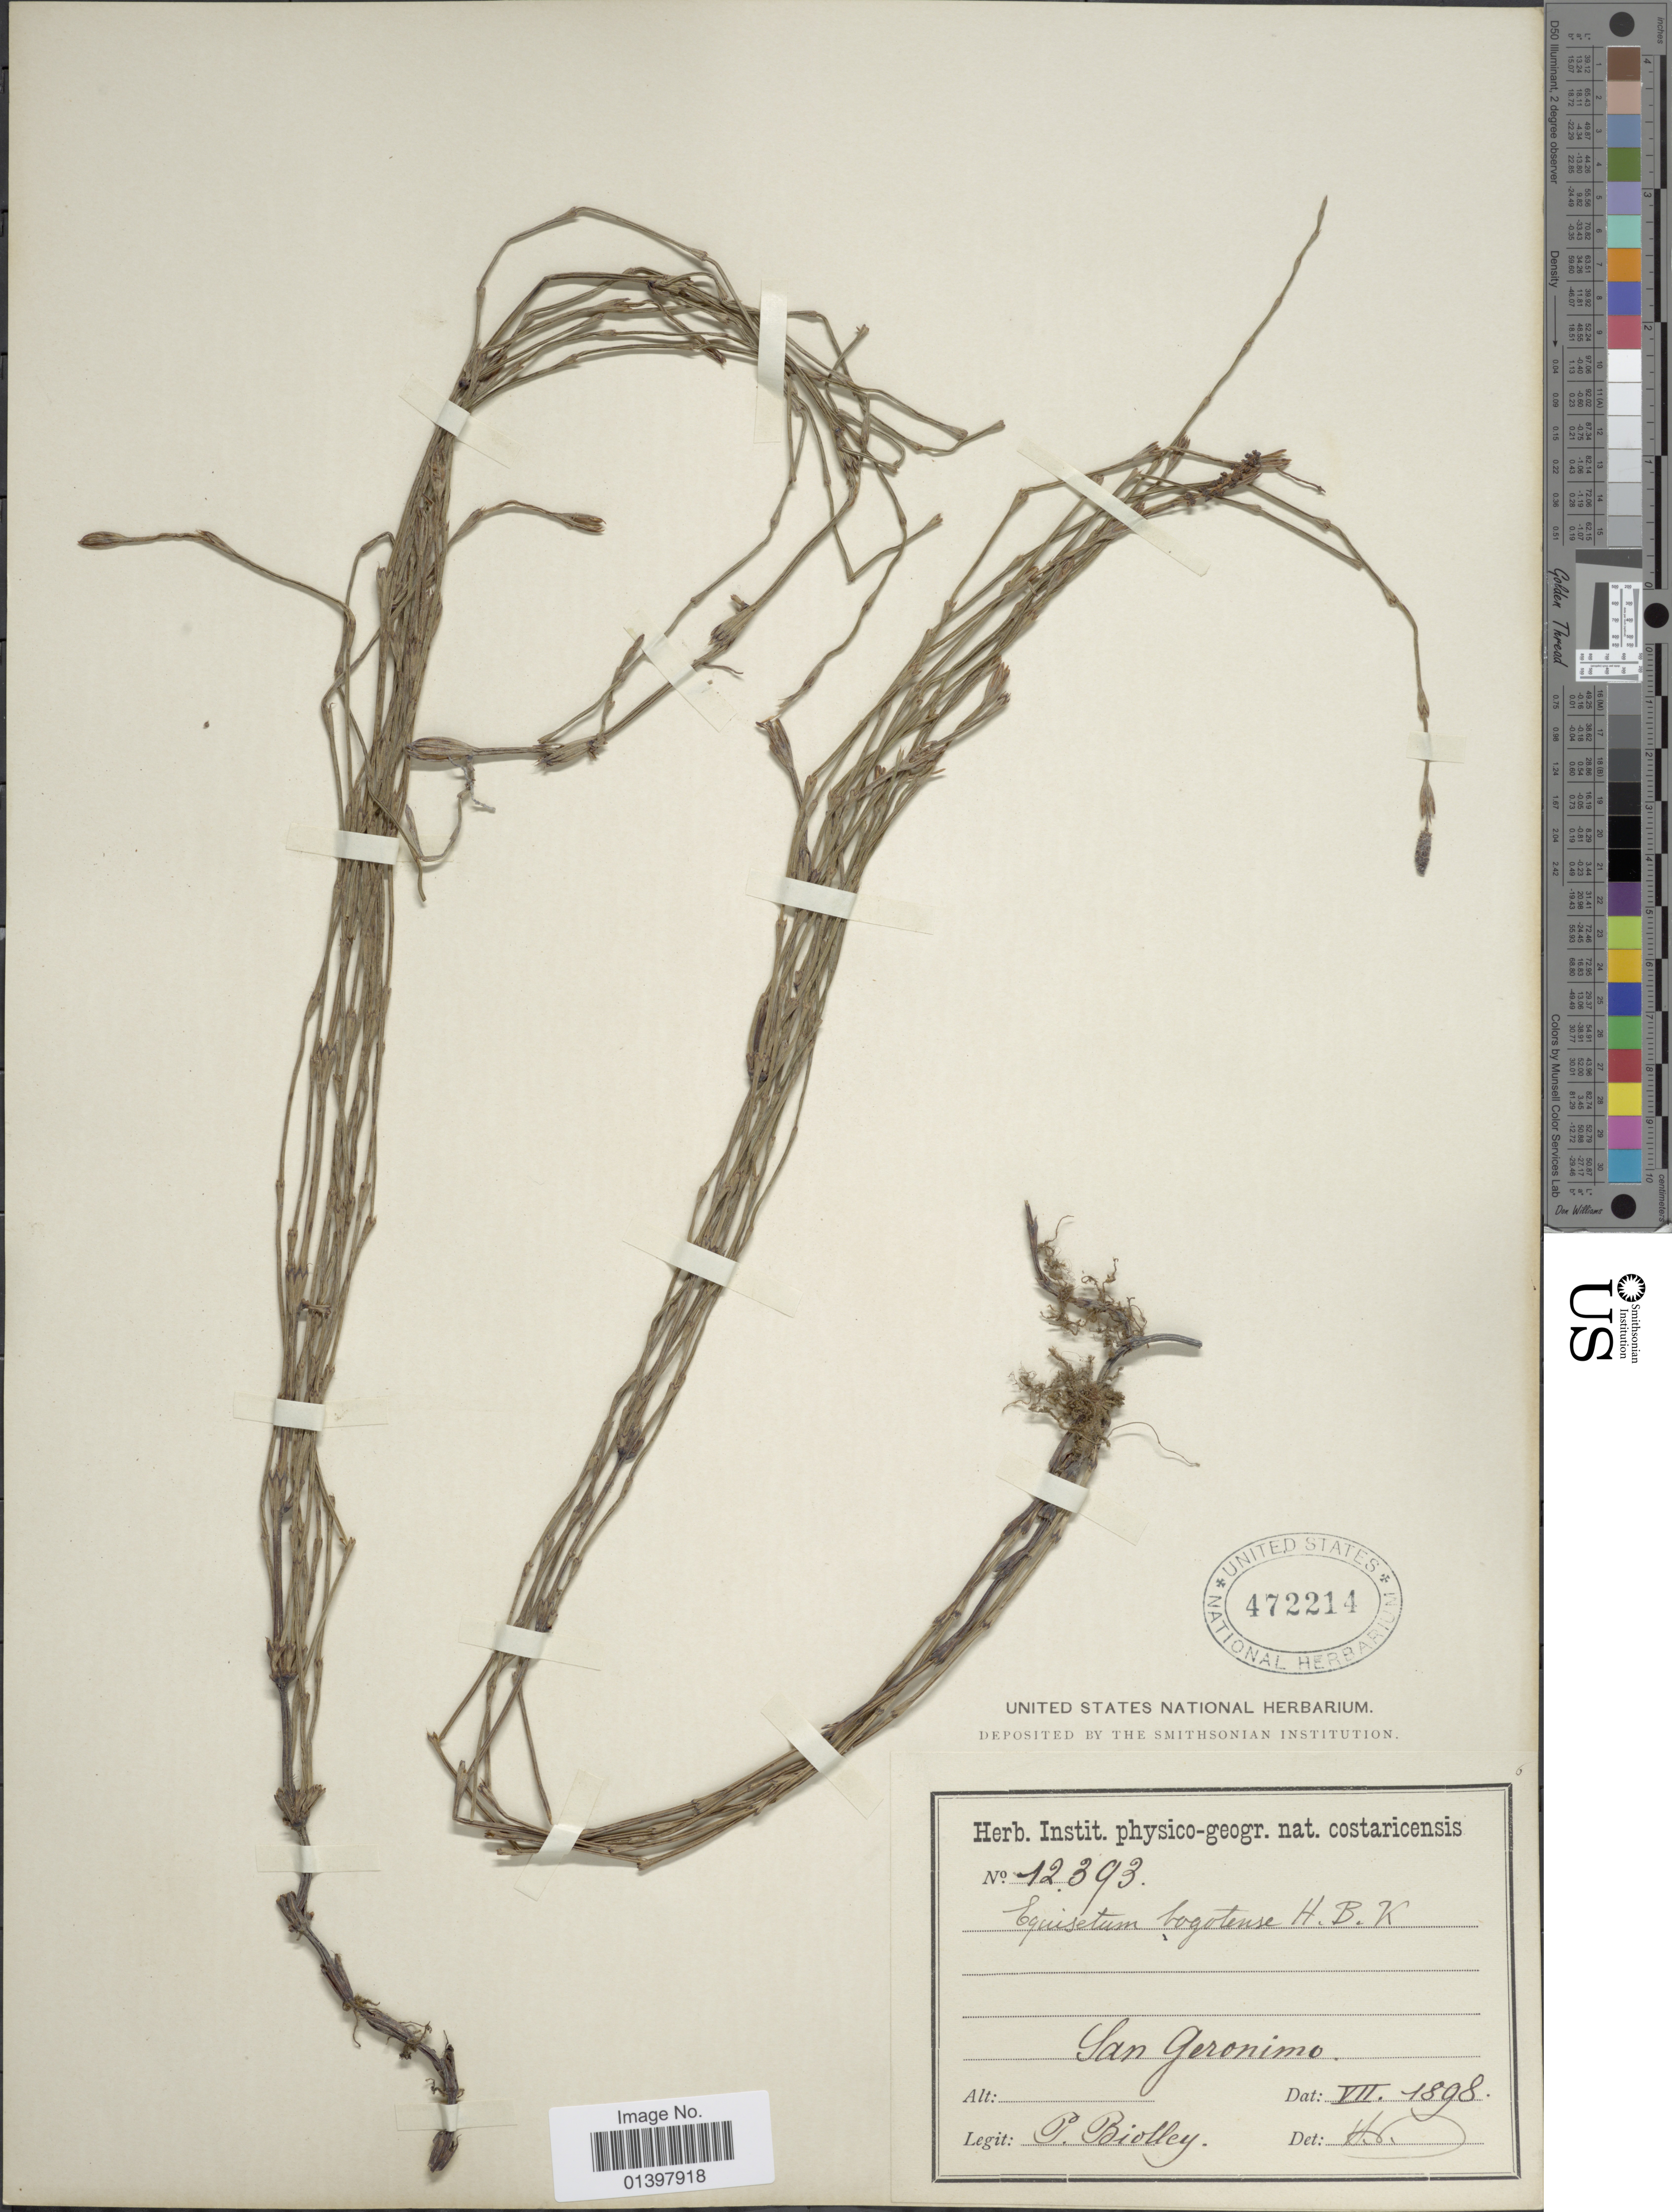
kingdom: Plantae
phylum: Tracheophyta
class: Polypodiopsida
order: Equisetales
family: Equisetaceae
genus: Equisetum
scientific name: Equisetum bogotense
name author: Kunth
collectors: P. Biolley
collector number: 12393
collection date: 1898-07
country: Costa Rica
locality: San Geronimo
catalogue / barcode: US 472214